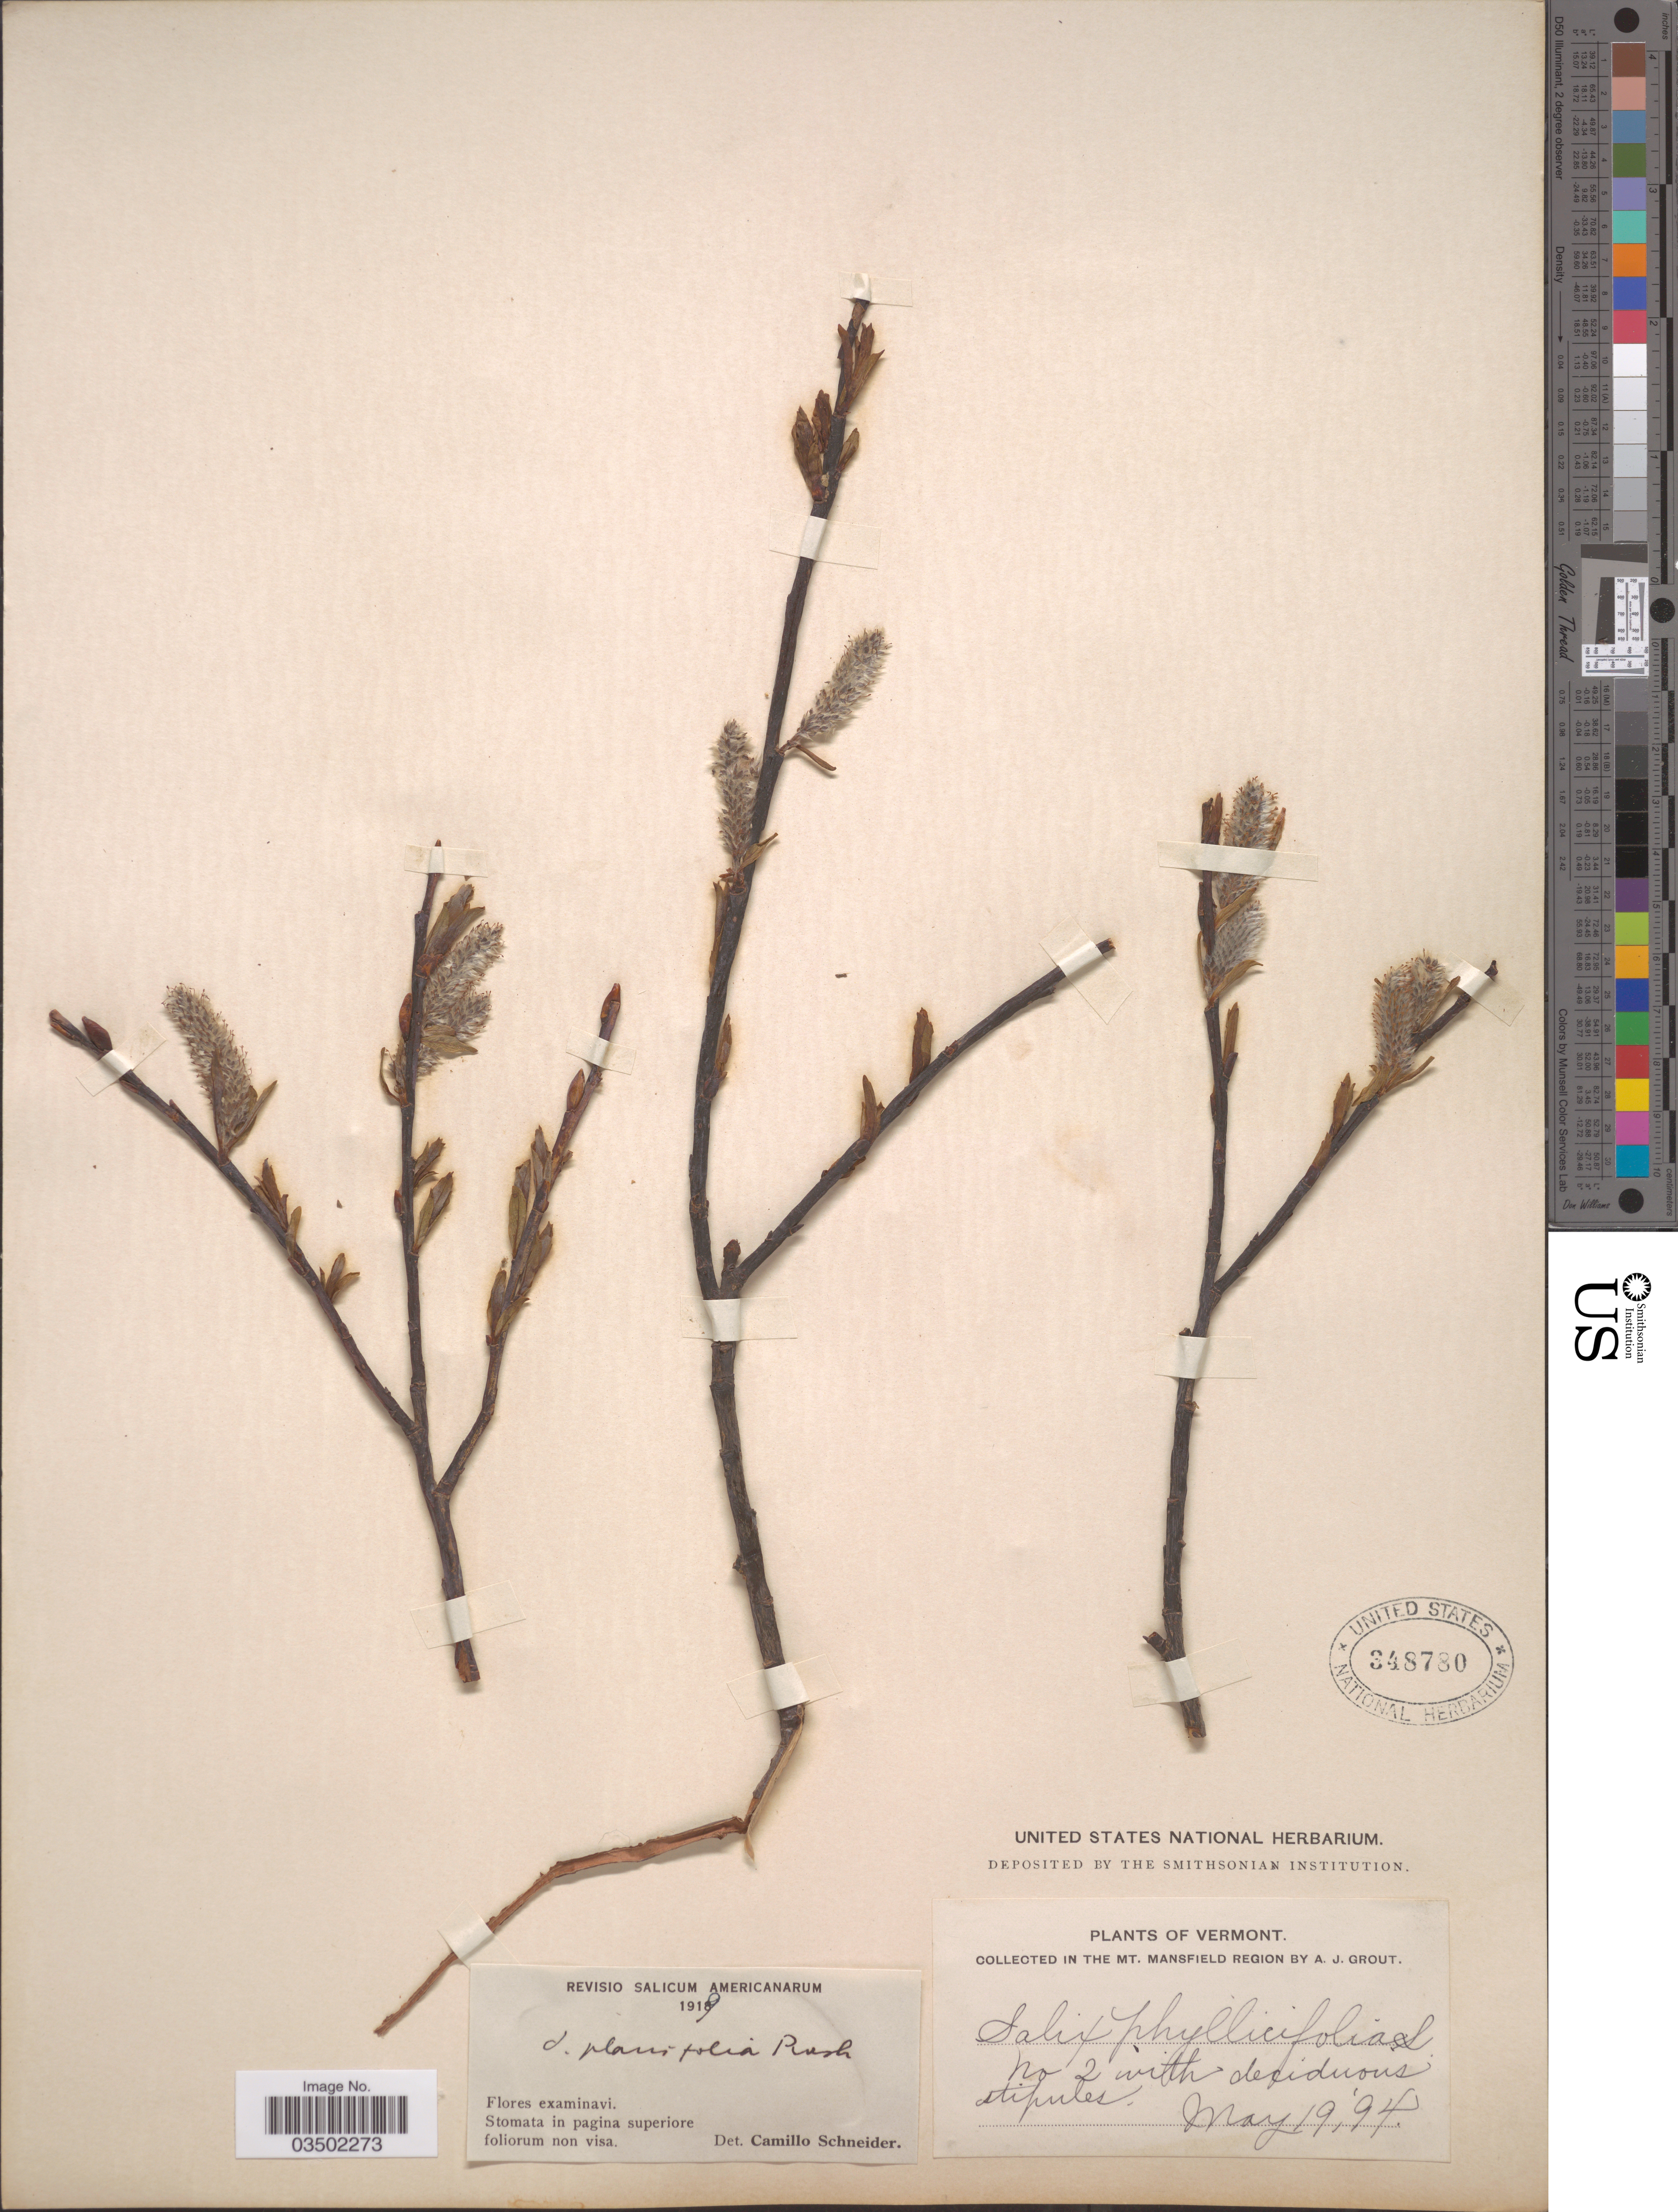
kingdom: Plantae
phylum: Tracheophyta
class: Magnoliopsida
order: Malpighiales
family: Salicaceae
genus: Salix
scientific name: Salix planifolia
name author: Pursh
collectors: A. J. Grout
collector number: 2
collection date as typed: Transcribed d/m/y: 19/5/94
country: United States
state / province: Vermont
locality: In the Mt. Mansfield Region.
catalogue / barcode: US 348780